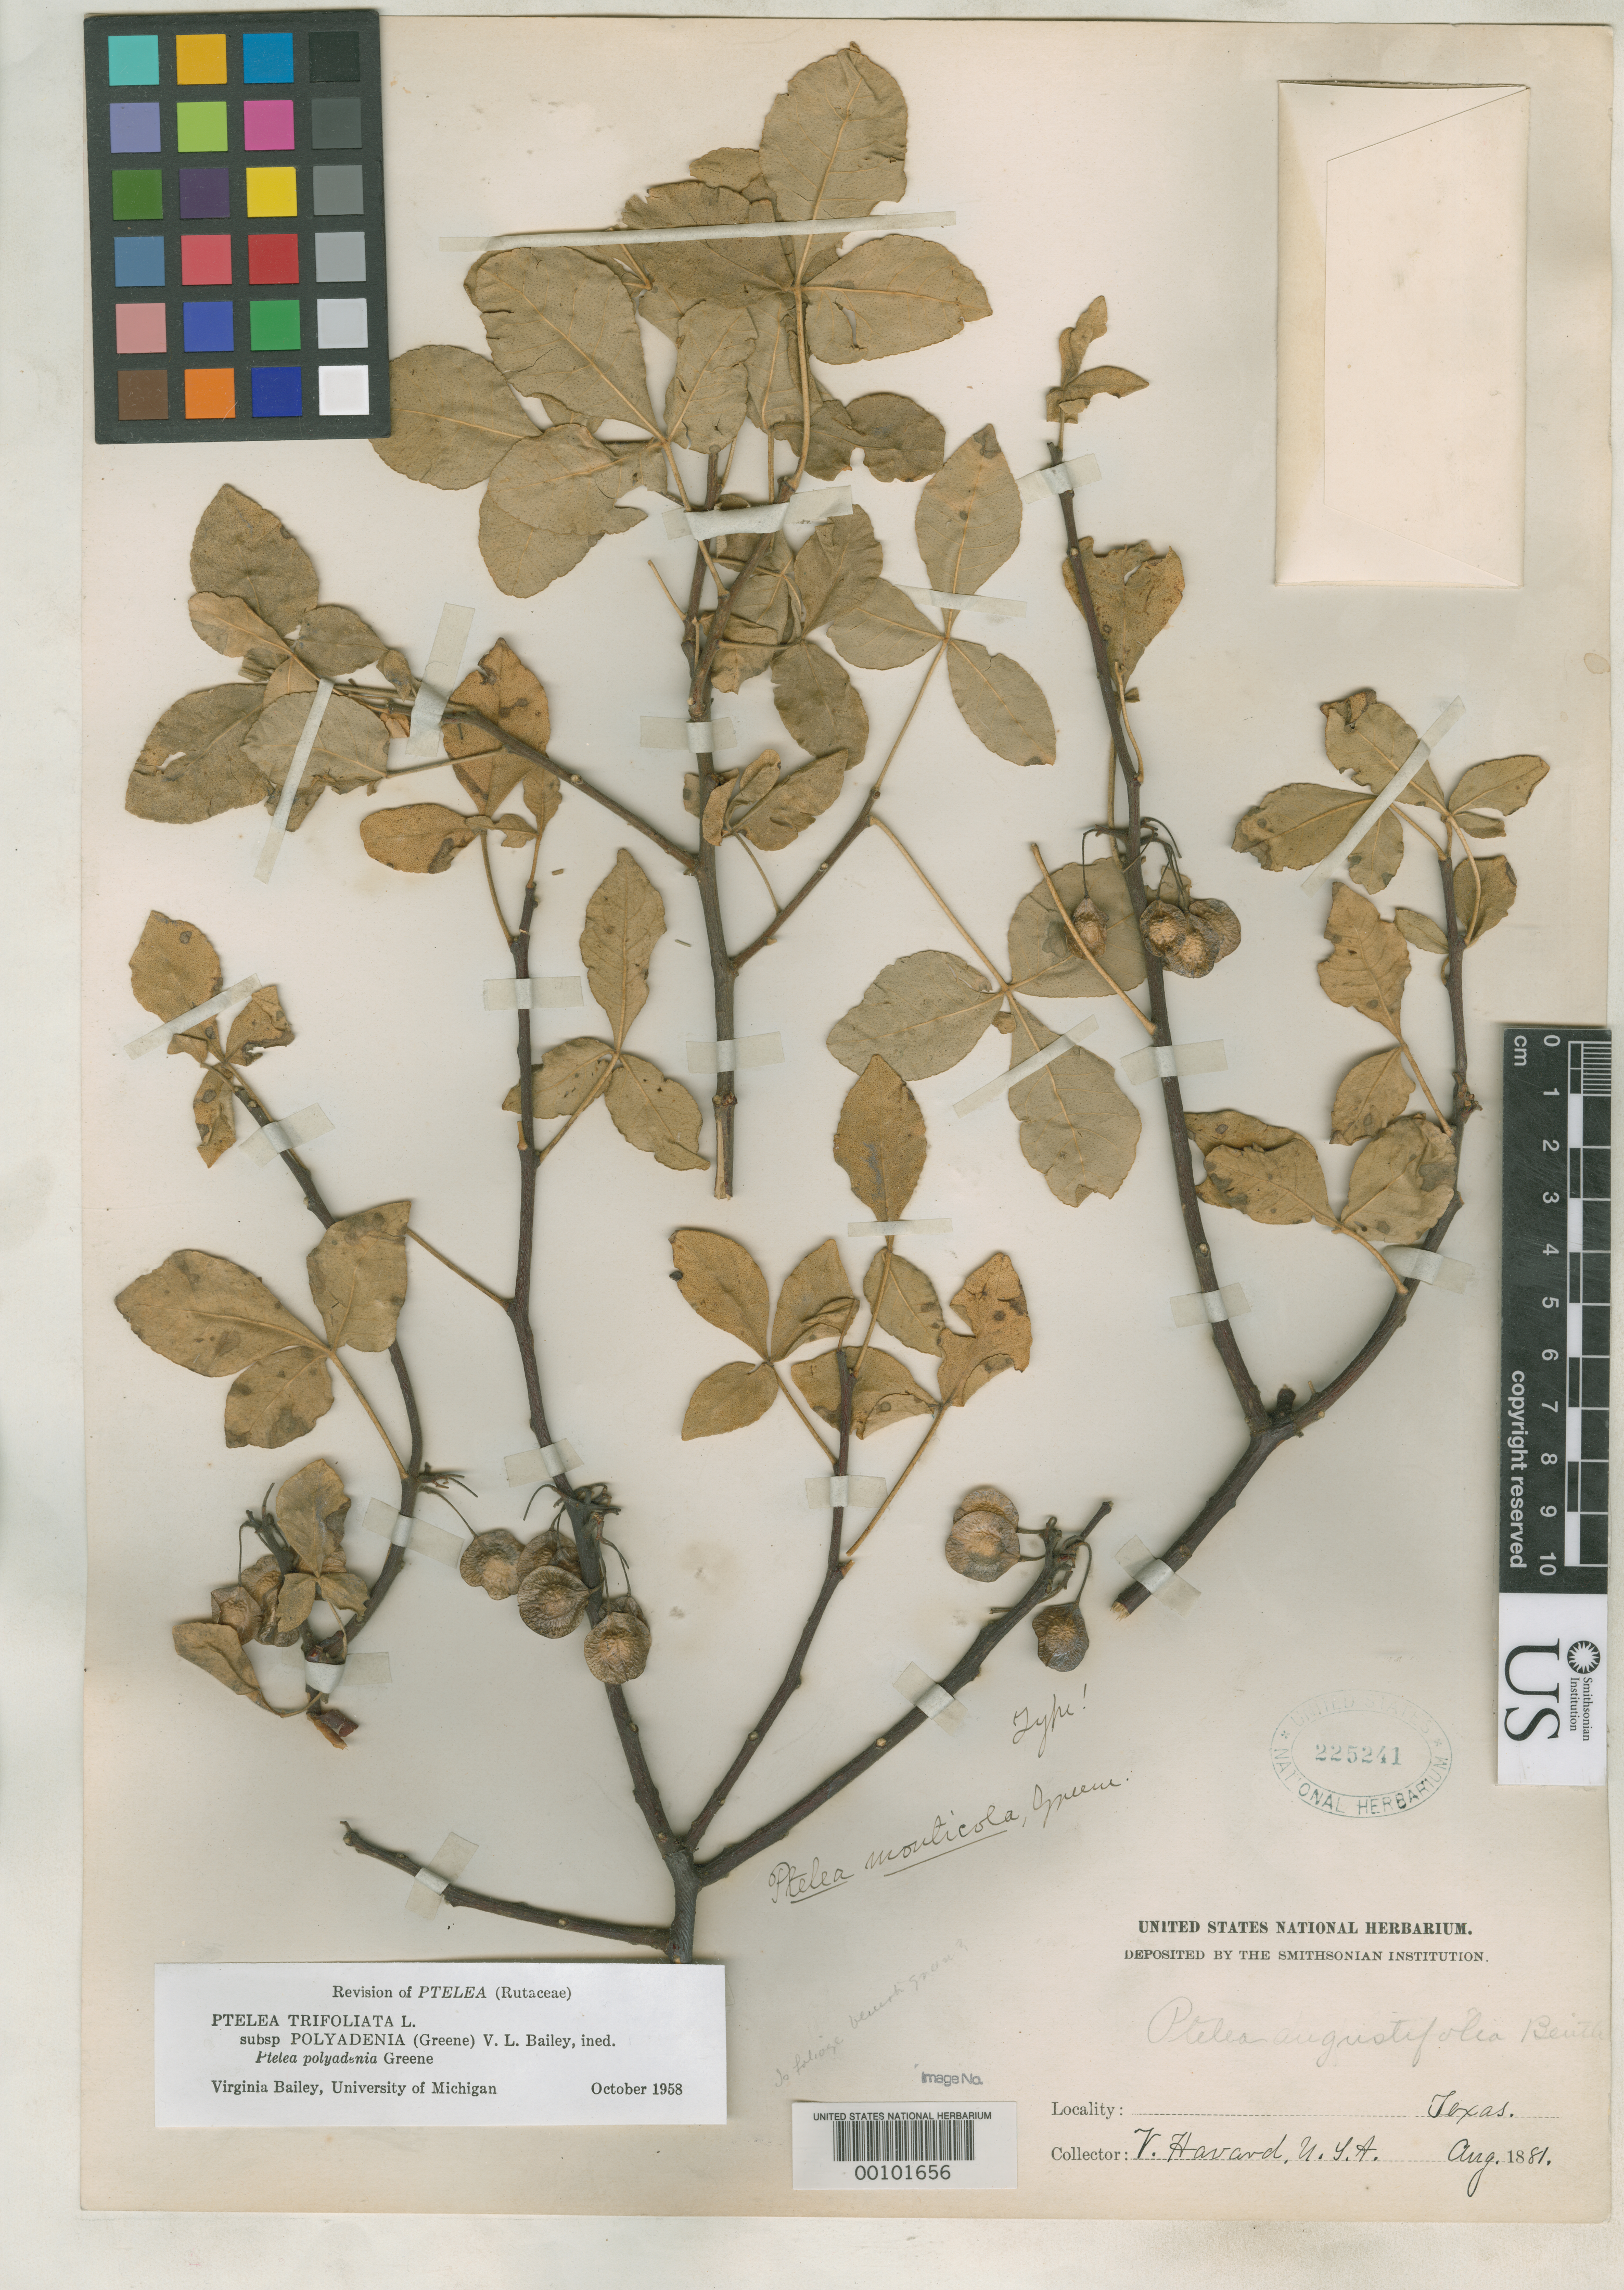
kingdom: Plantae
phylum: Tracheophyta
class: Magnoliopsida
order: Sapindales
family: Rutaceae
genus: Ptelea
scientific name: Ptelea monticola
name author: Greene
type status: Holotype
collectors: V. Havard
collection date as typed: Aug 1881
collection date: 1881-08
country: United States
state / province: Texas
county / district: Culberson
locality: Summit of Guadalupe Mts.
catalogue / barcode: US 225241